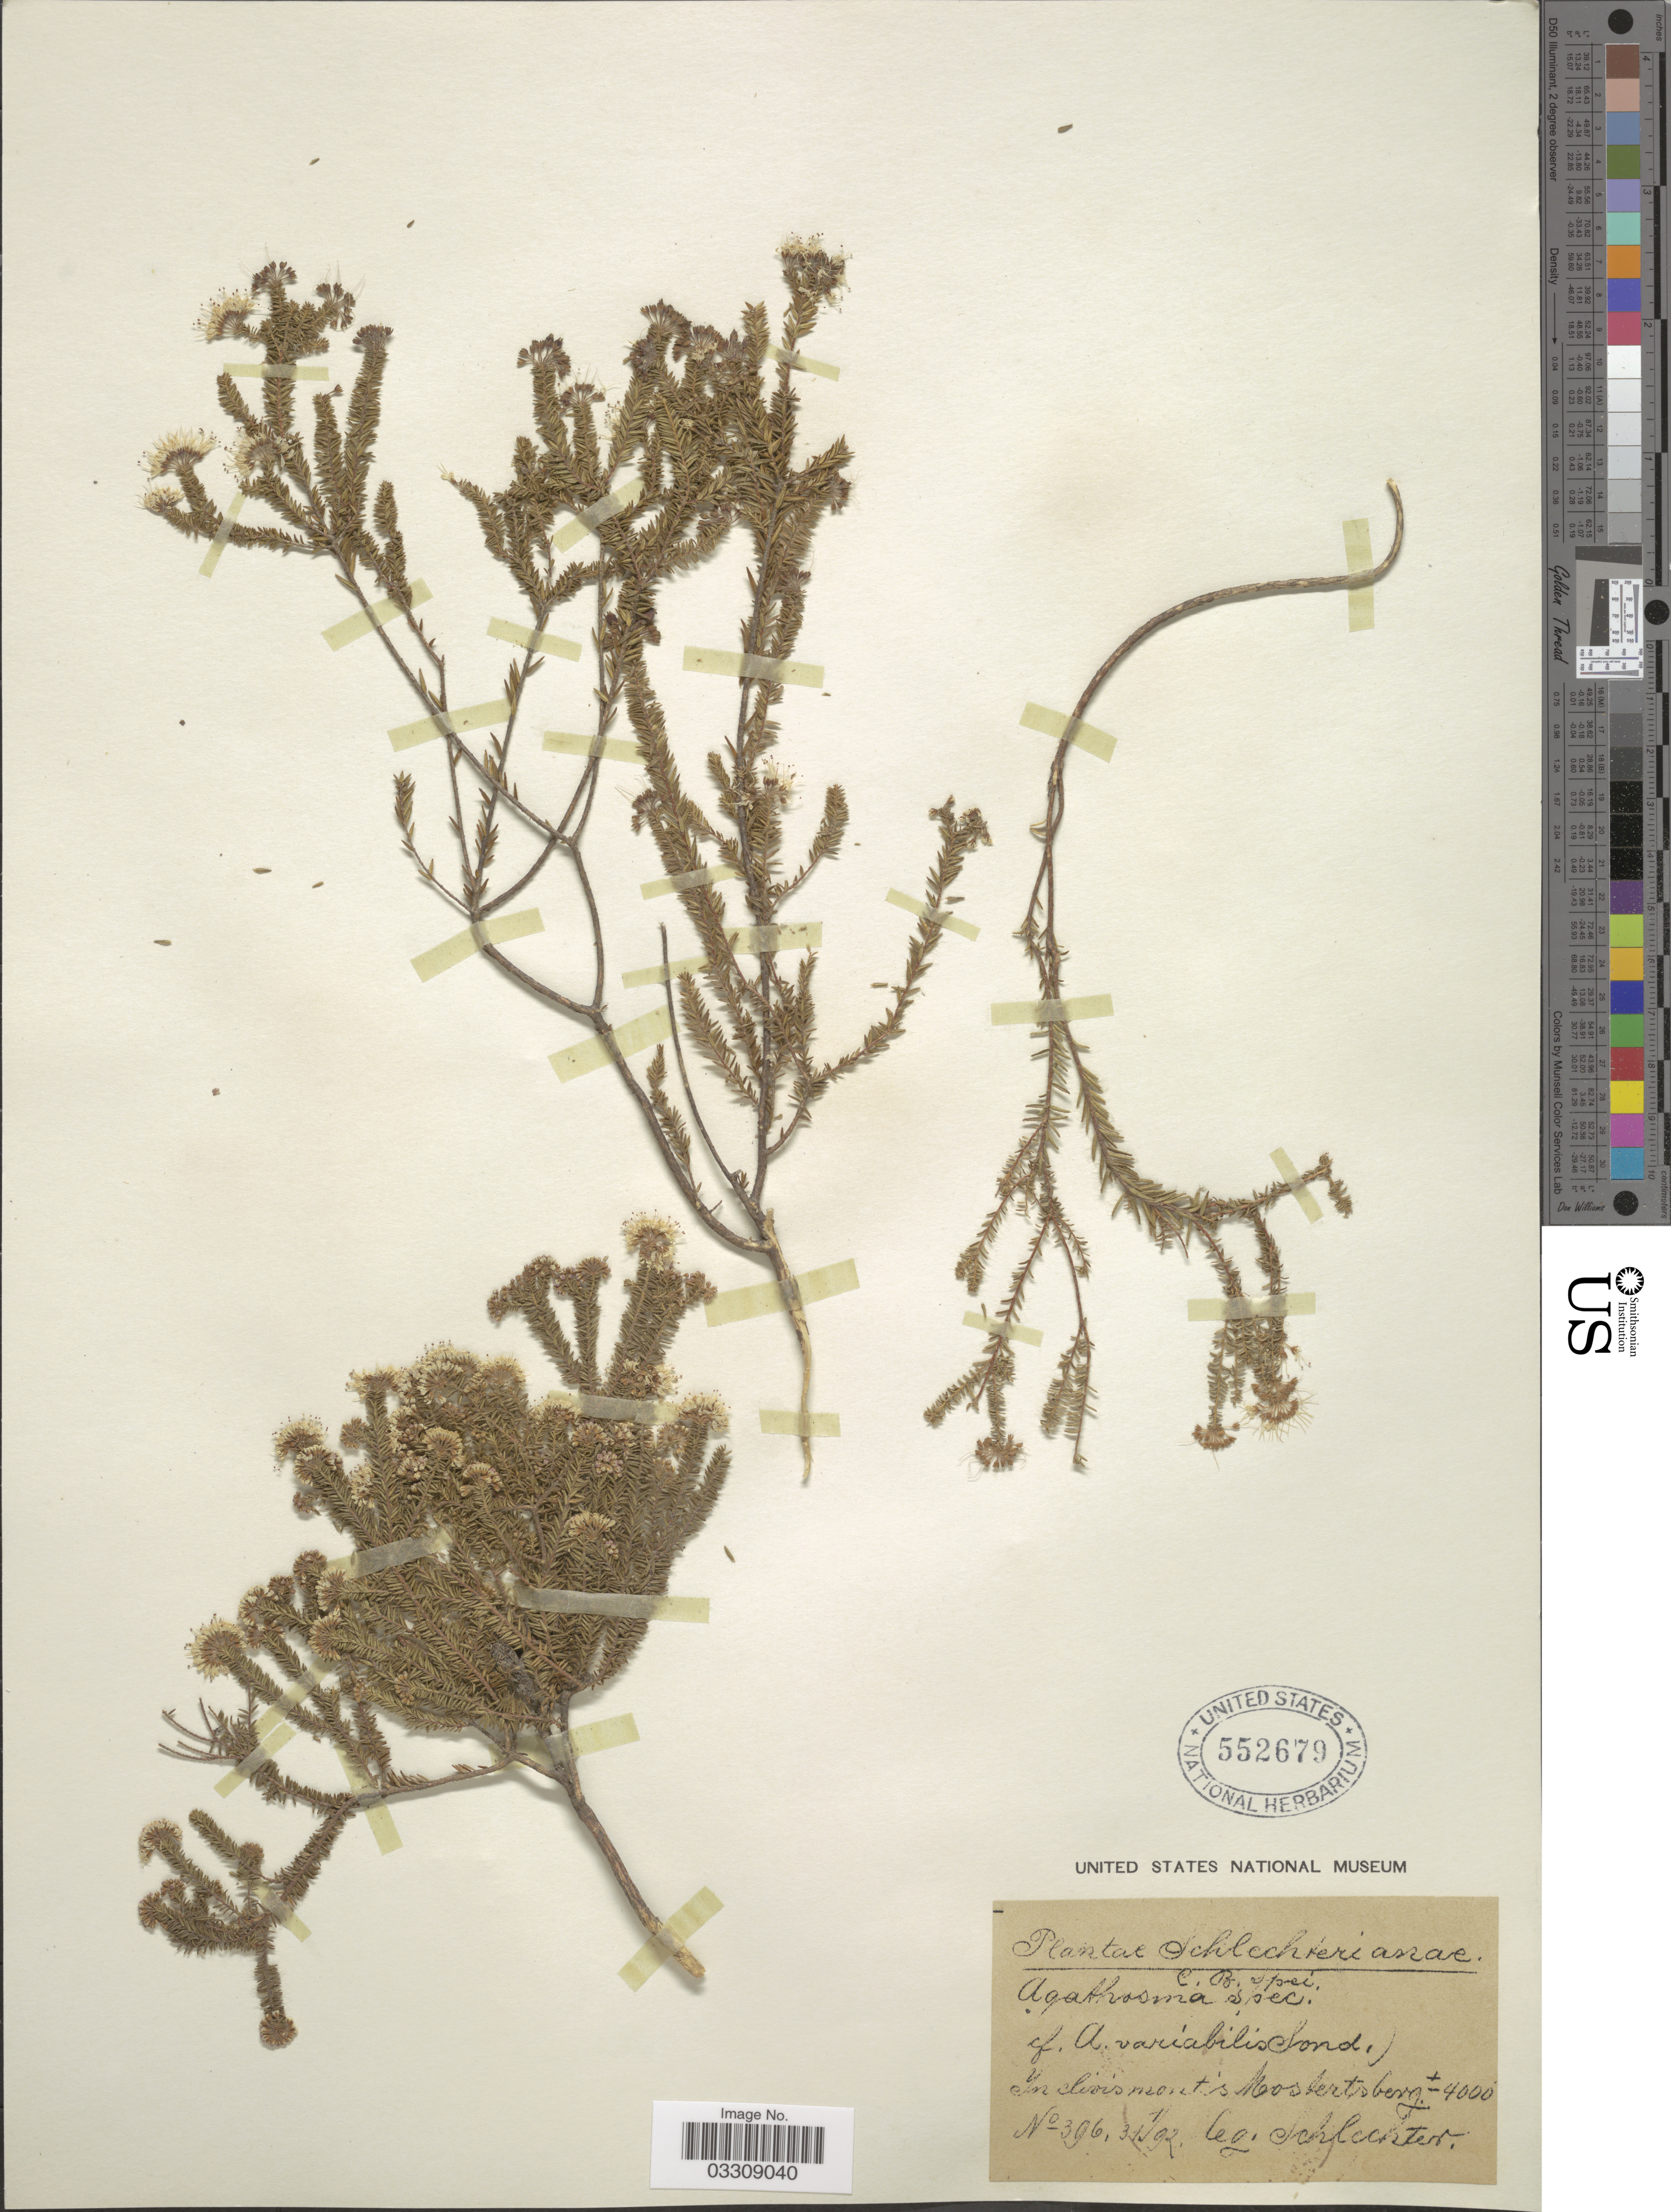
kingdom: Plantae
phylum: Tracheophyta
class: Magnoliopsida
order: Sapindales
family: Rutaceae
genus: Agathosma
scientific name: Agathosma sp.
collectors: Schlechter, --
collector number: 396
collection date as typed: Transcribed d/m/y: 31/1/92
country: South Africa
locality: C. B. Spei. In clivis mont's Mostertsberg.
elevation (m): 1219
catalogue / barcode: US 552679